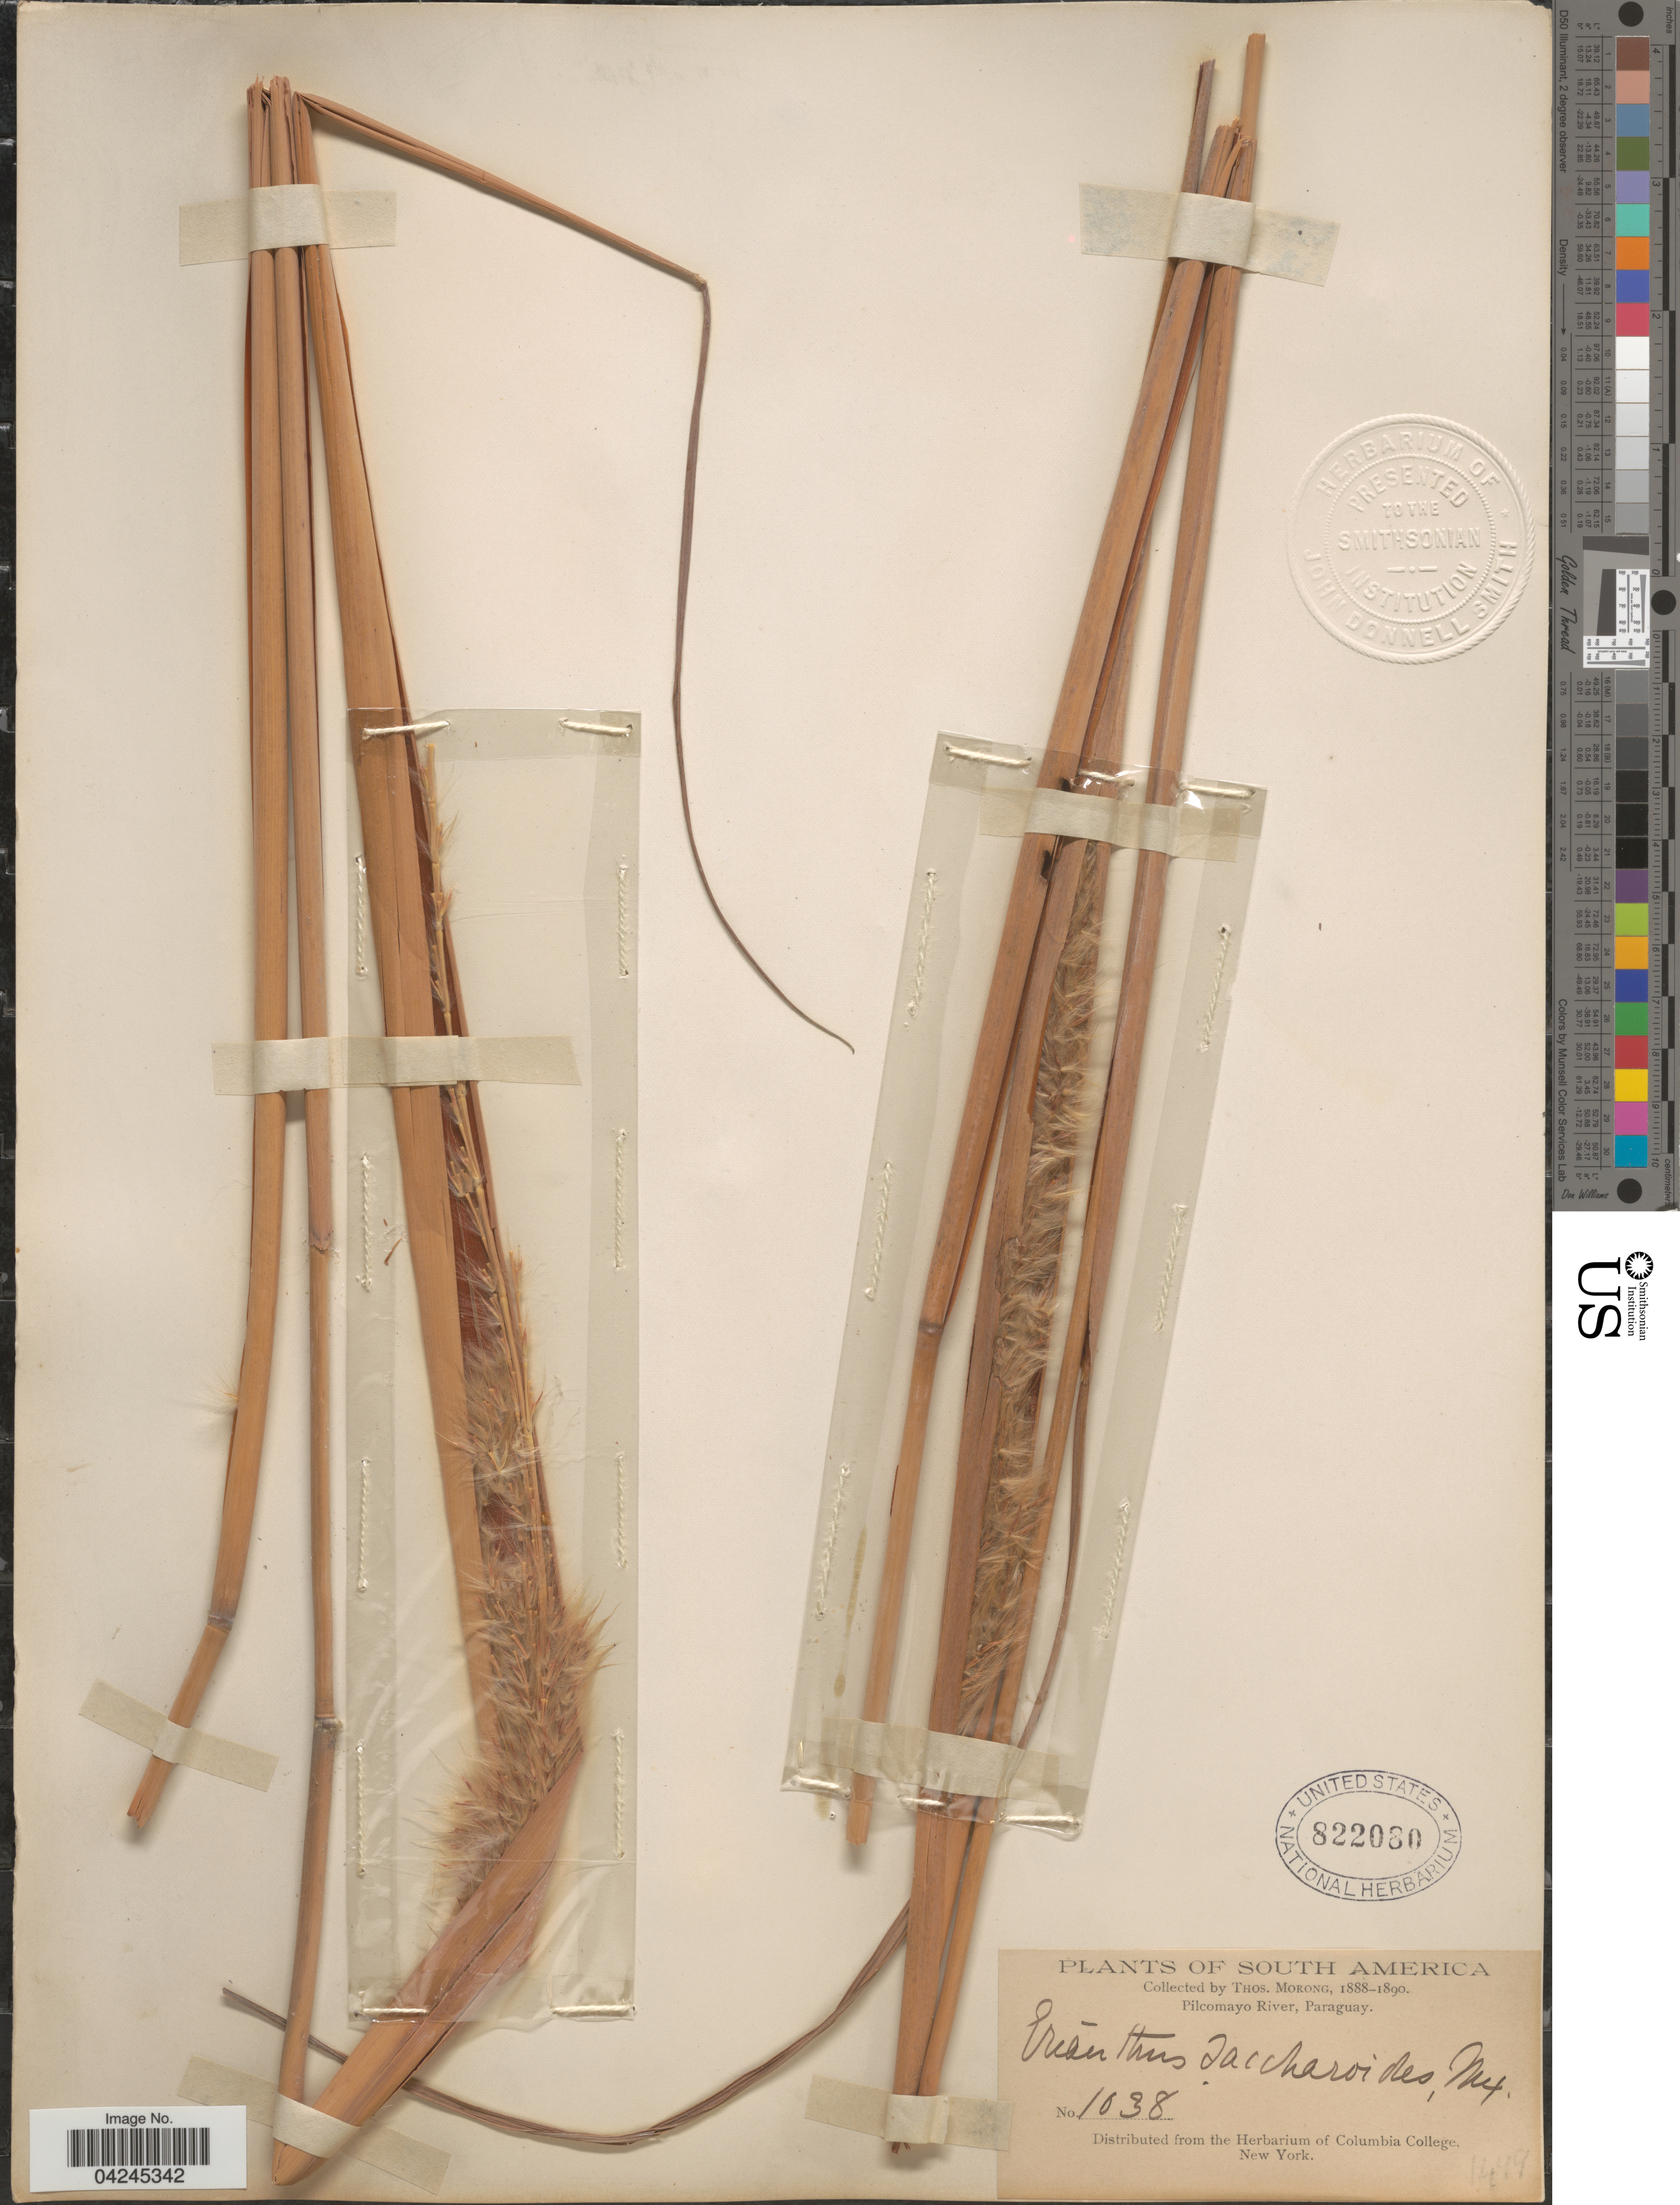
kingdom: Plantae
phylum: Tracheophyta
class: Liliopsida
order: Poales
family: Poaceae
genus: Erianthus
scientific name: Erianthus angustifolius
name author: Nees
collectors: ex herb. T. Morong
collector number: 1638*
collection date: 1888/1890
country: Paraguay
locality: Pilcomayo River.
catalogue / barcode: US 822080